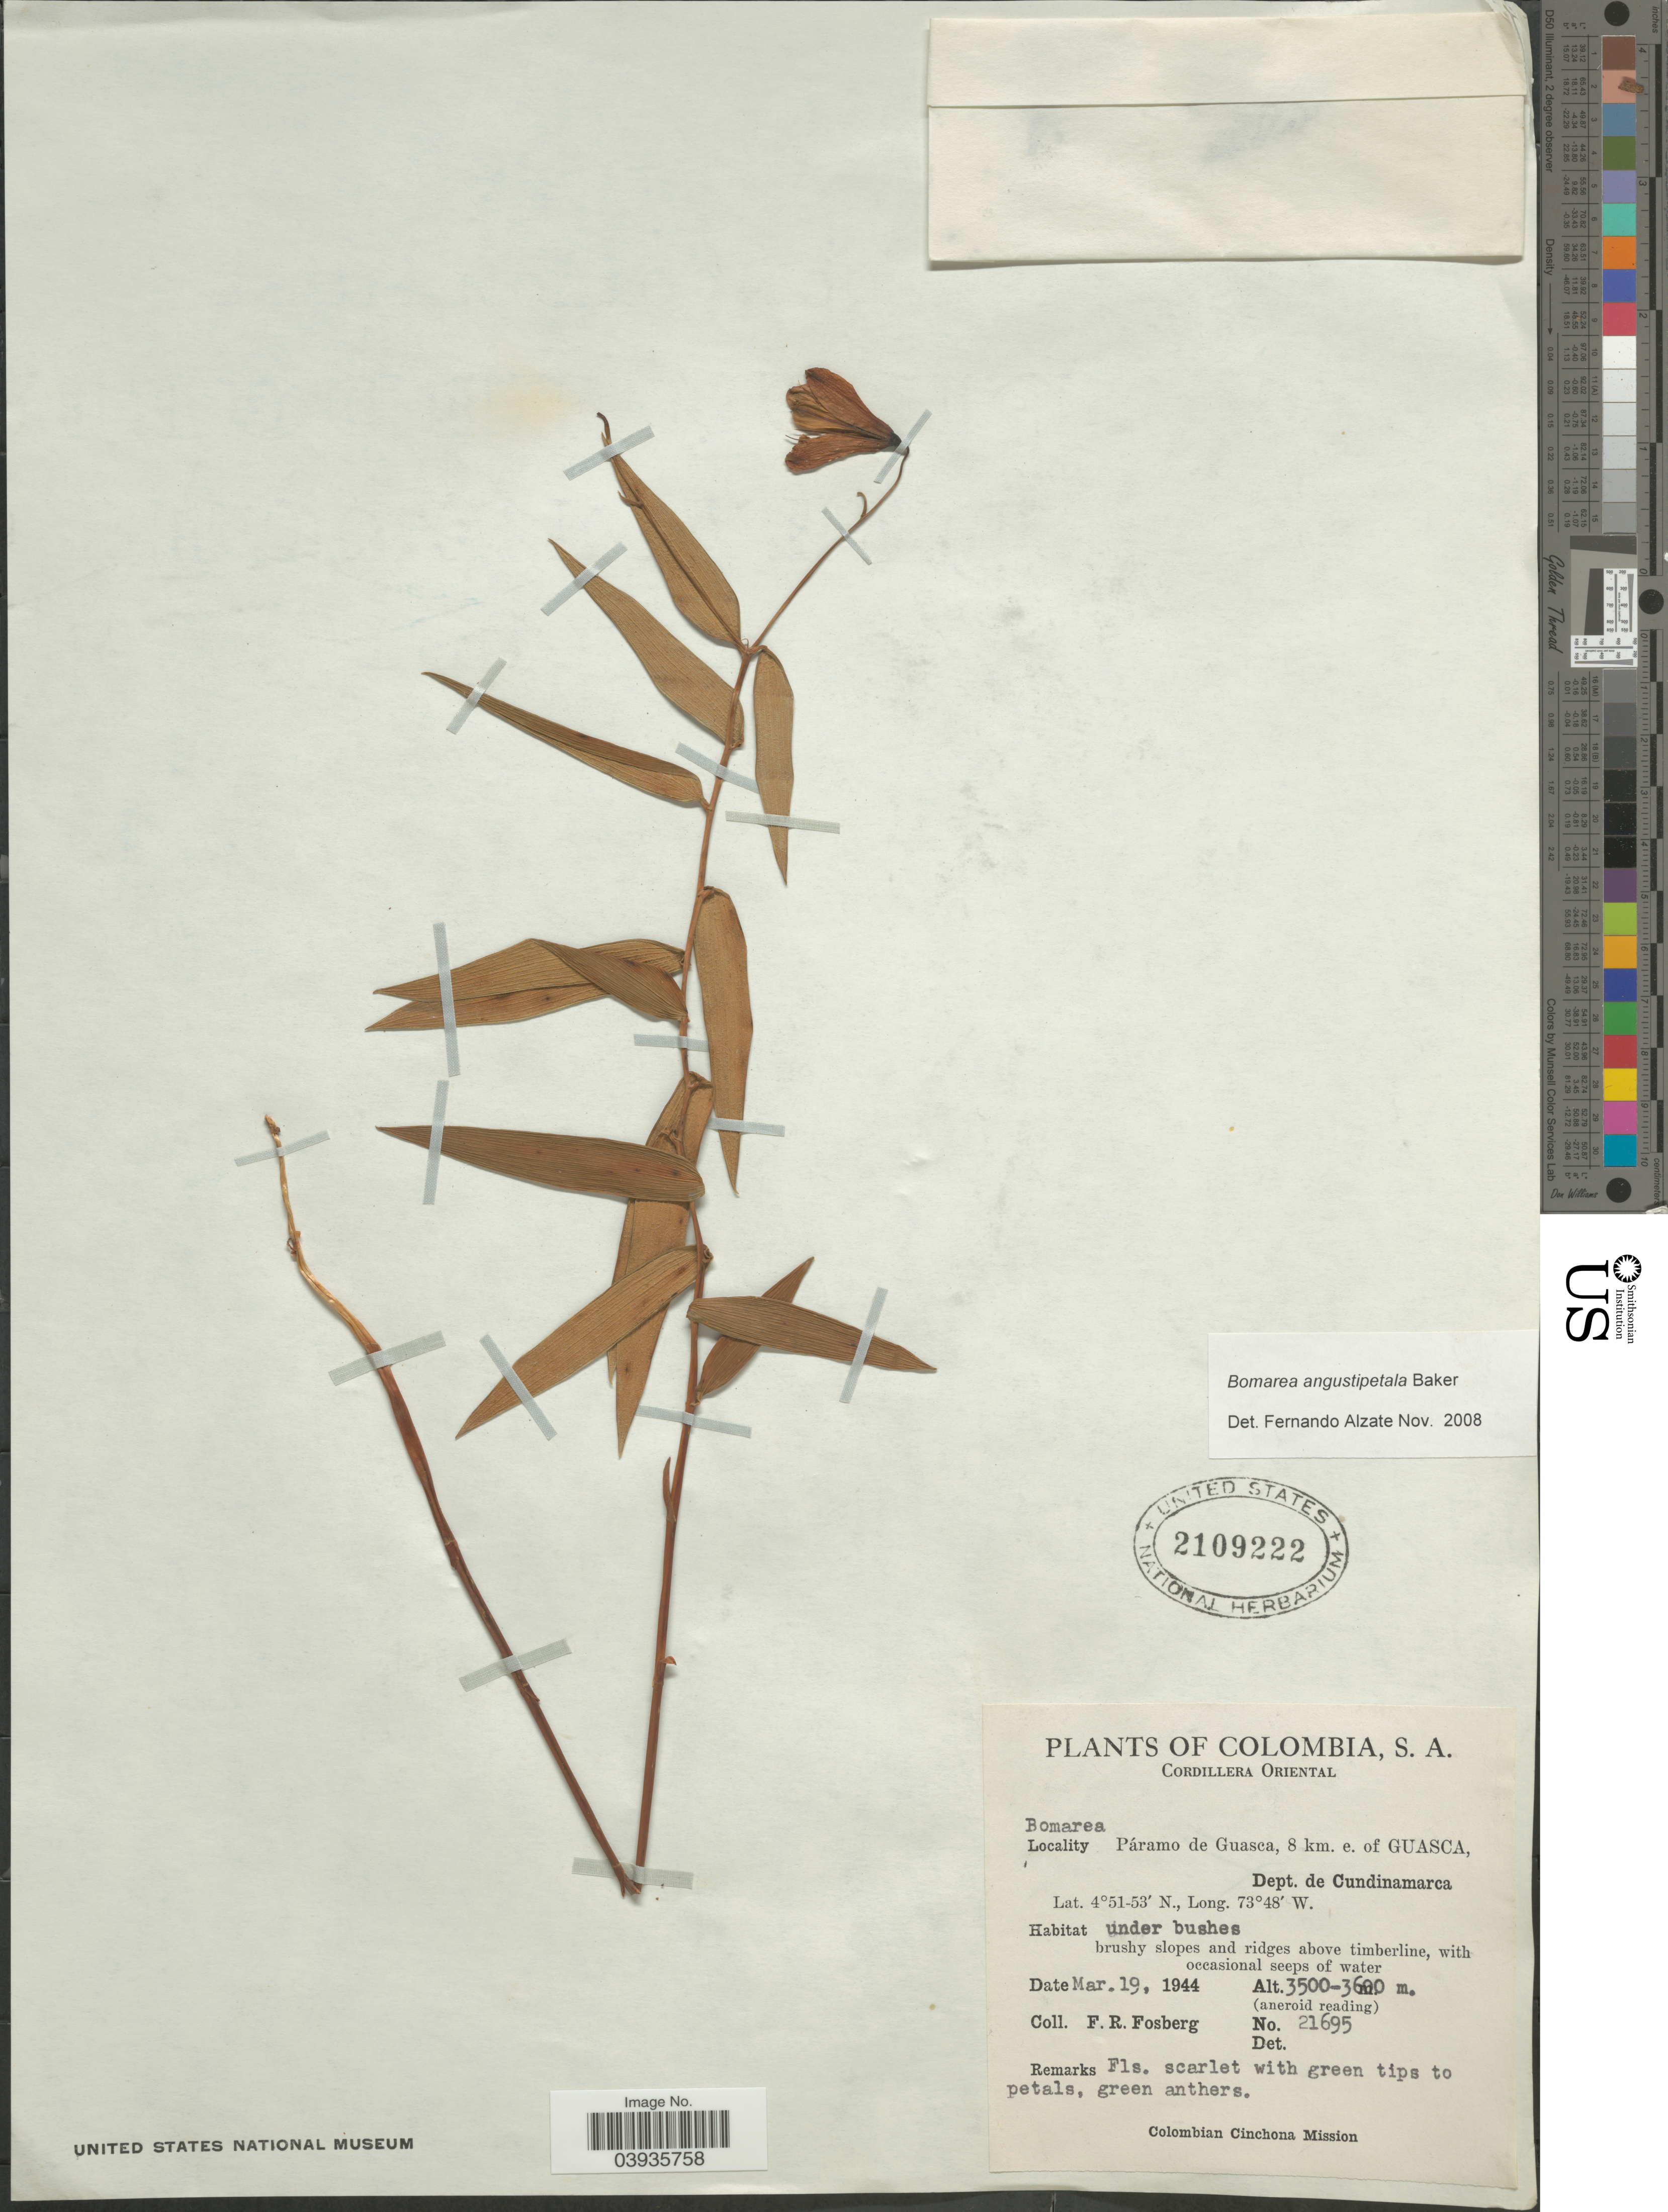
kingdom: Plantae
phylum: Tracheophyta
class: Liliopsida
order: Liliales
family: Alstroemeriaceae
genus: Bomarea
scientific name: Bomarea angustipetala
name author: Baker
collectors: F. R. Fosberg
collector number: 21695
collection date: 1944-03-19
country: Colombia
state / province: Cundinamarca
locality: Cordillera Oriental. Páramo de Guasca, 8 km. e. of Guasca, Dept. de Cundinamarca.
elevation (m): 3500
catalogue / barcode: US 2109222